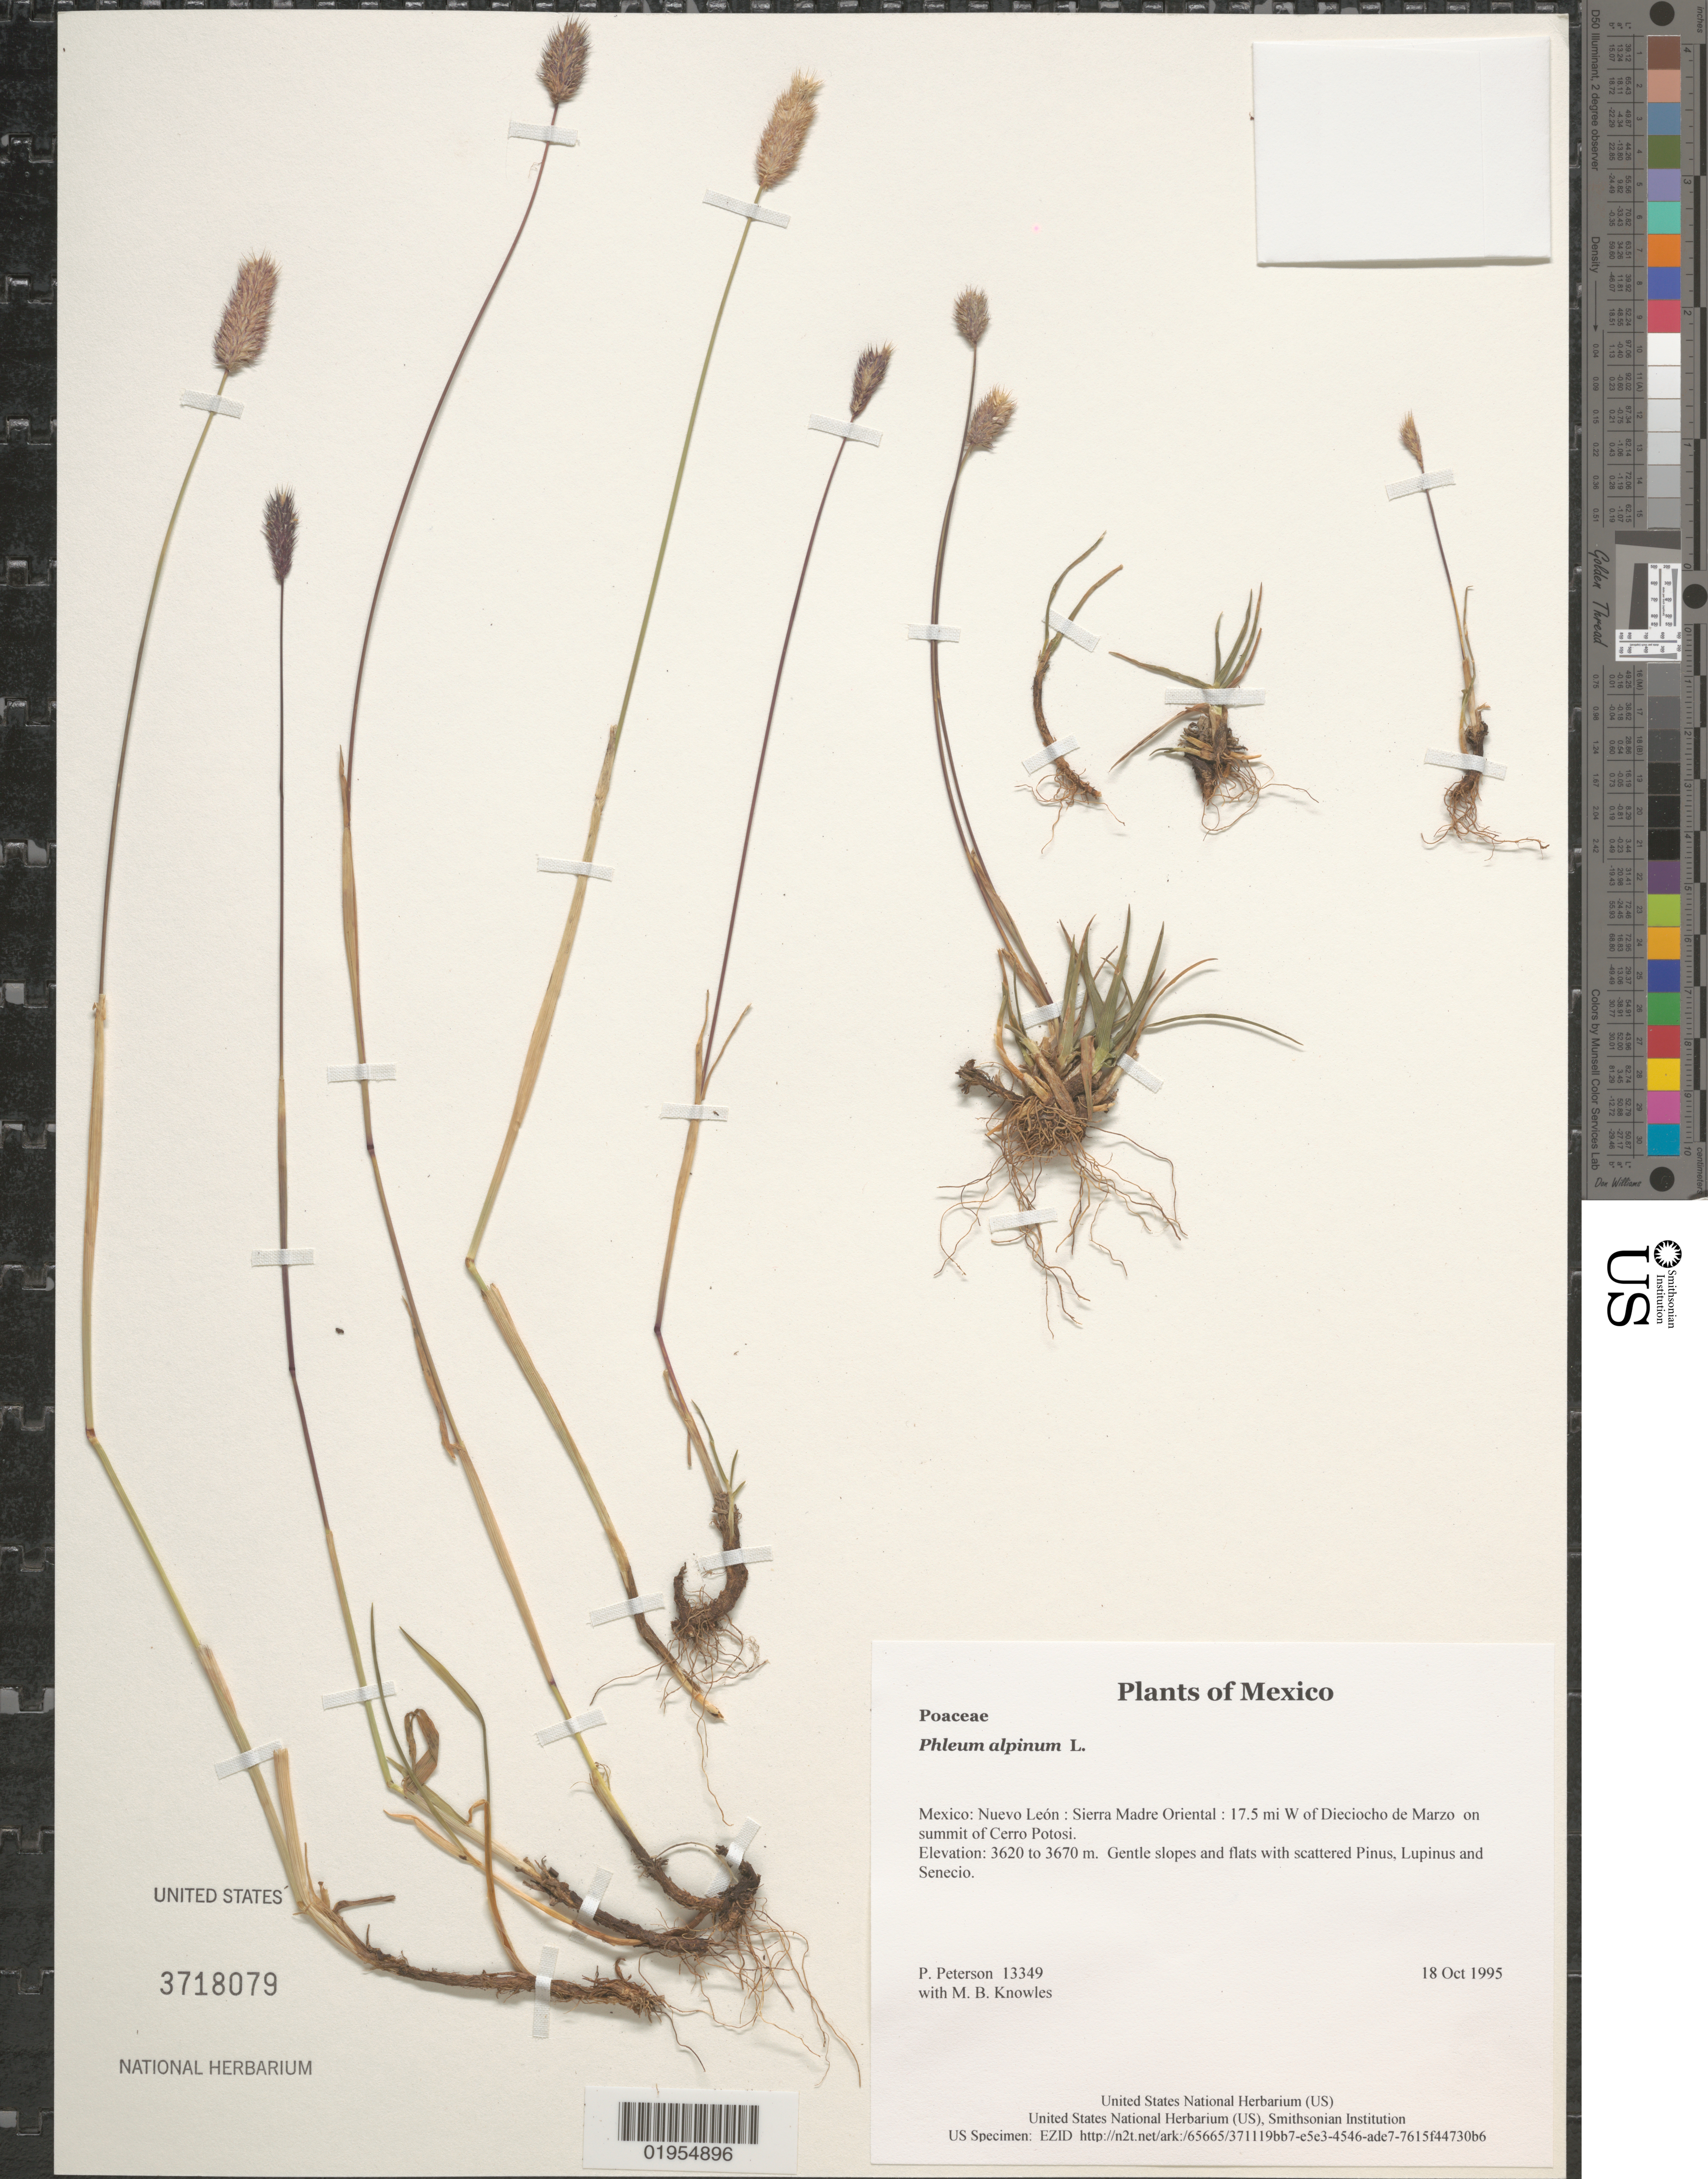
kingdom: Plantae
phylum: Tracheophyta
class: Liliopsida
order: Poales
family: Poaceae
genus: Phleum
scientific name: Phleum alpinum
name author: L.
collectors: P. M. Peterson & M. B. Knowles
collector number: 13349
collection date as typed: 18 Oct 1995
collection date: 1995-10-18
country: Mexico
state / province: Nuevo León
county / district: Sierra Madre Oriental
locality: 17.5 mi W of Dieciocho de Marzo on summit of Cerro Potosi.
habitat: Gentle slopes and flats with scattered Pinus, Lupinus and Senecio.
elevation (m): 3620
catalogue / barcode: US 3718079